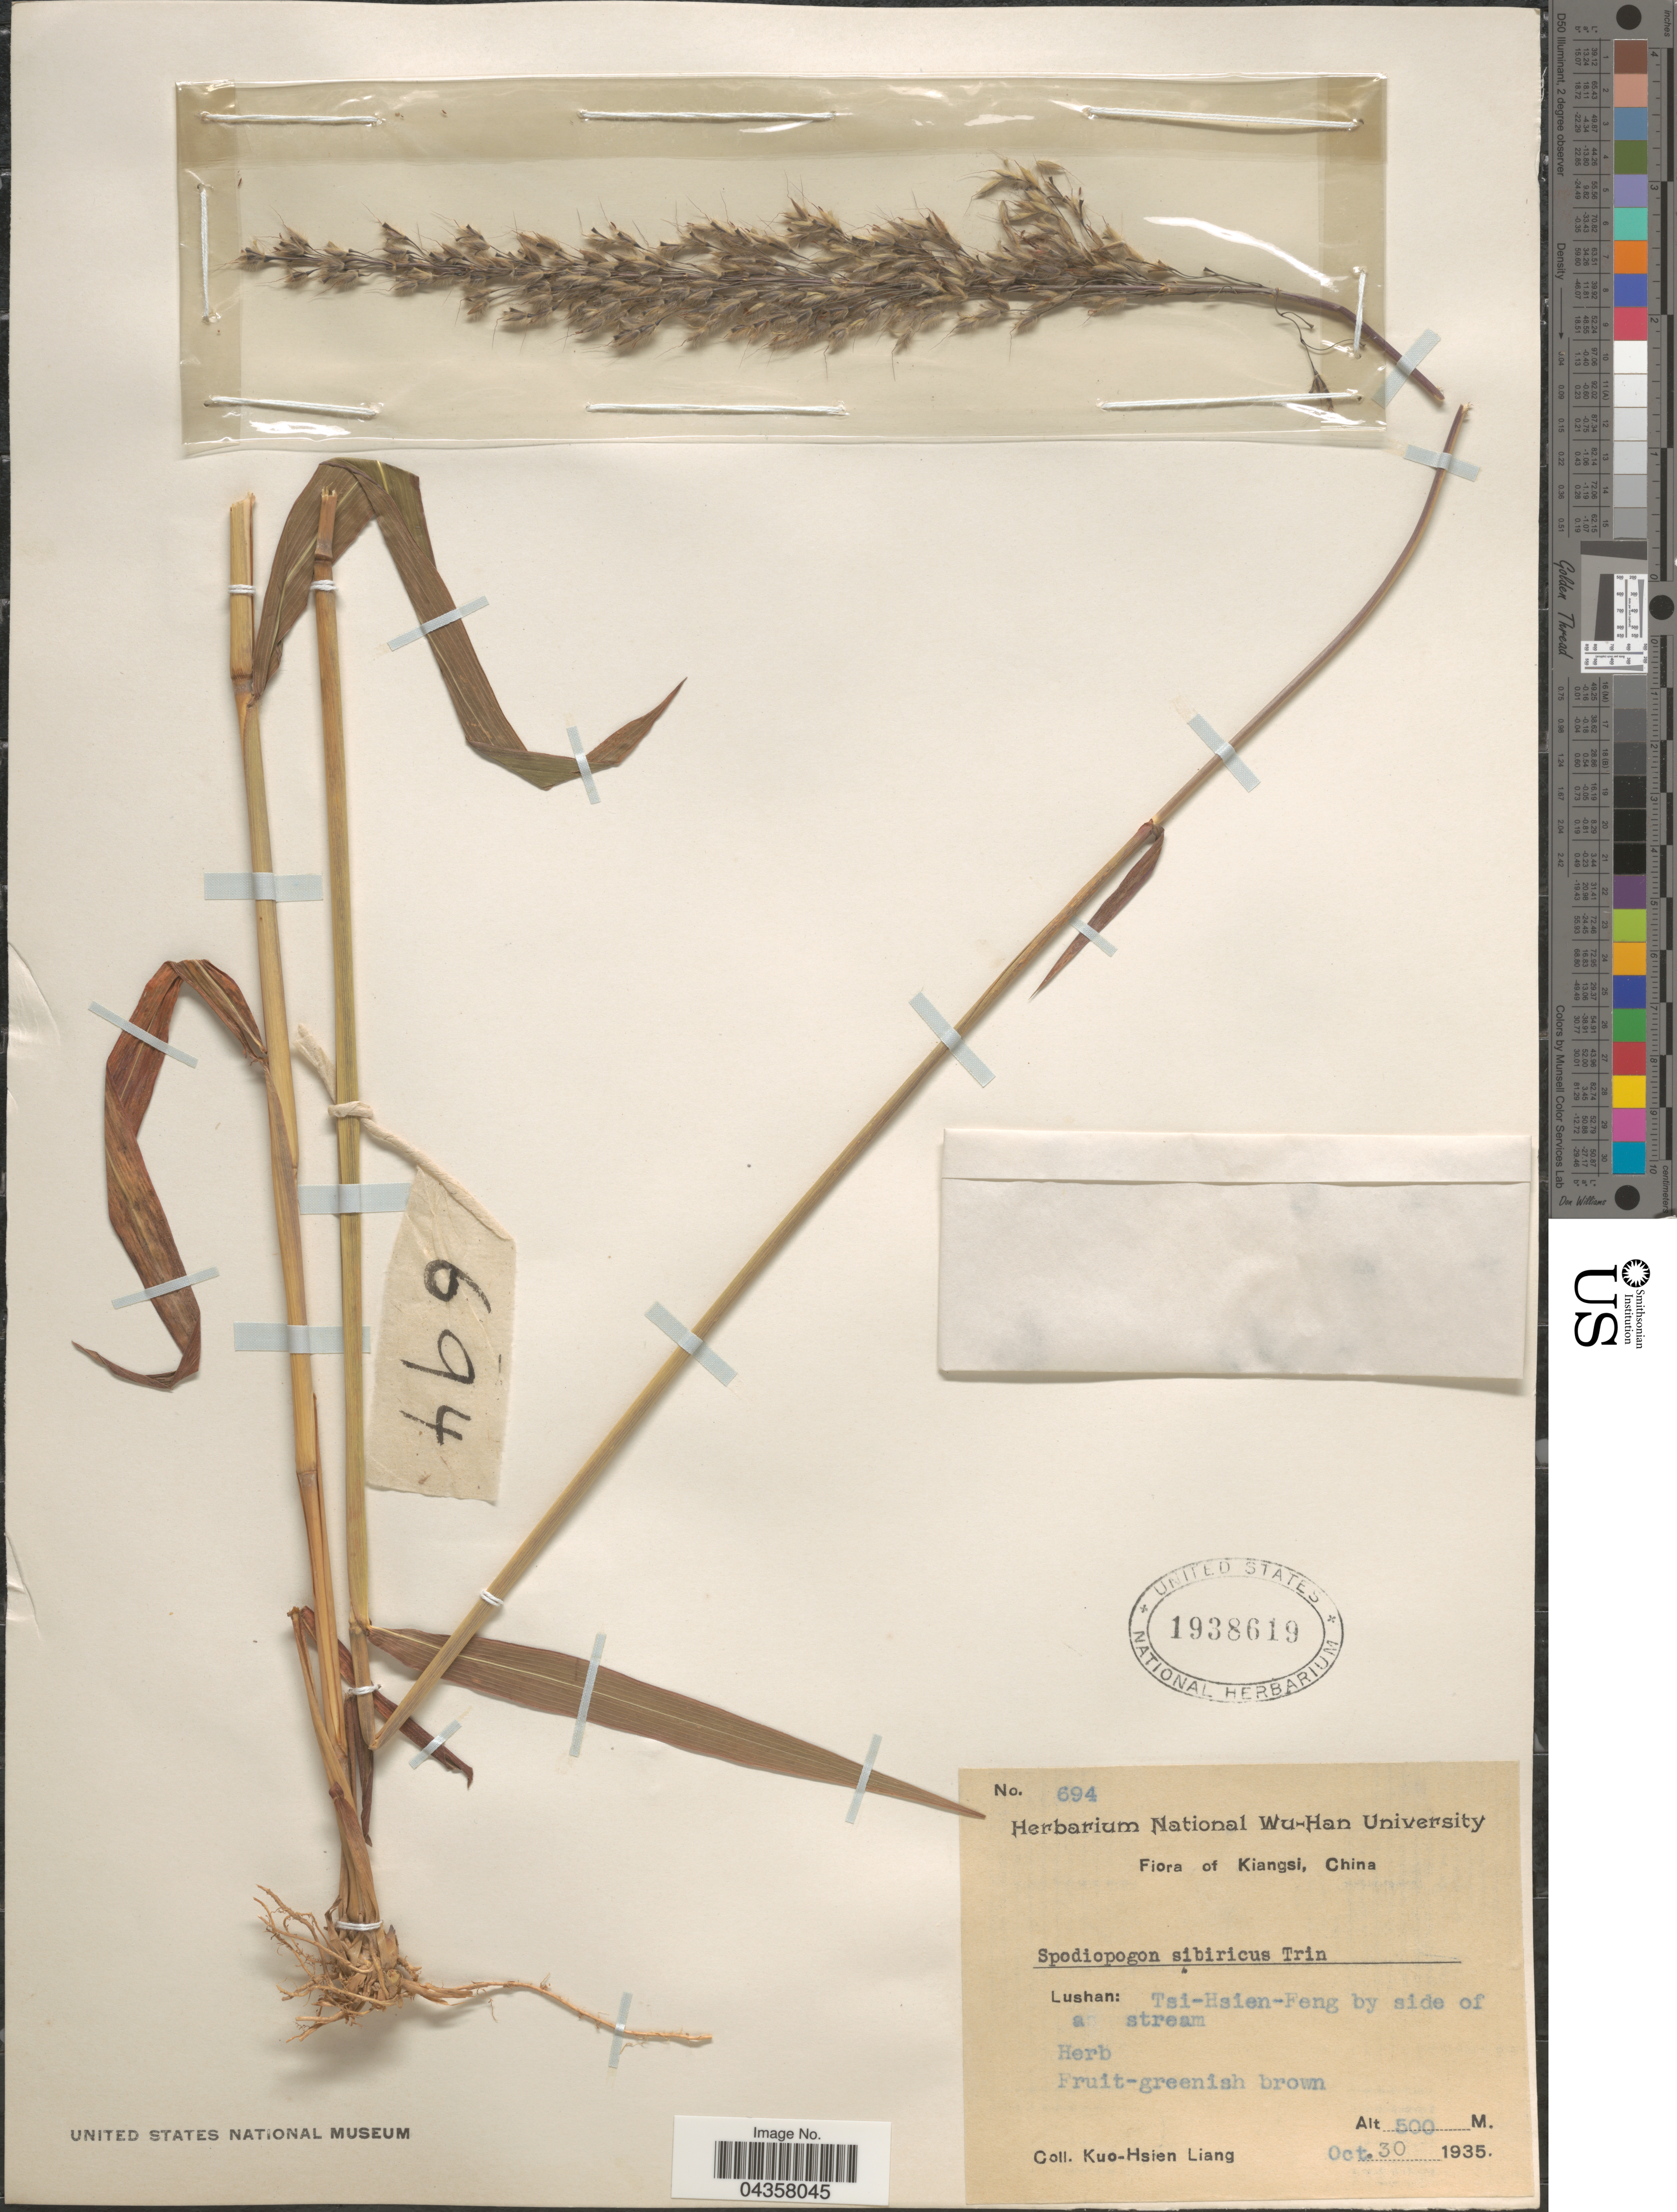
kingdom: Plantae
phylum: Tracheophyta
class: Liliopsida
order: Poales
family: Poaceae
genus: Spodiopogon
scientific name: Spodiopogon sibiricus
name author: Trin.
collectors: K. Liang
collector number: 694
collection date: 1935-10-30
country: China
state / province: Jiangxi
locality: Kiangsi. Tsi-Hsien-Feng by side of a stream.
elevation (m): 500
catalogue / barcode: US 1938619